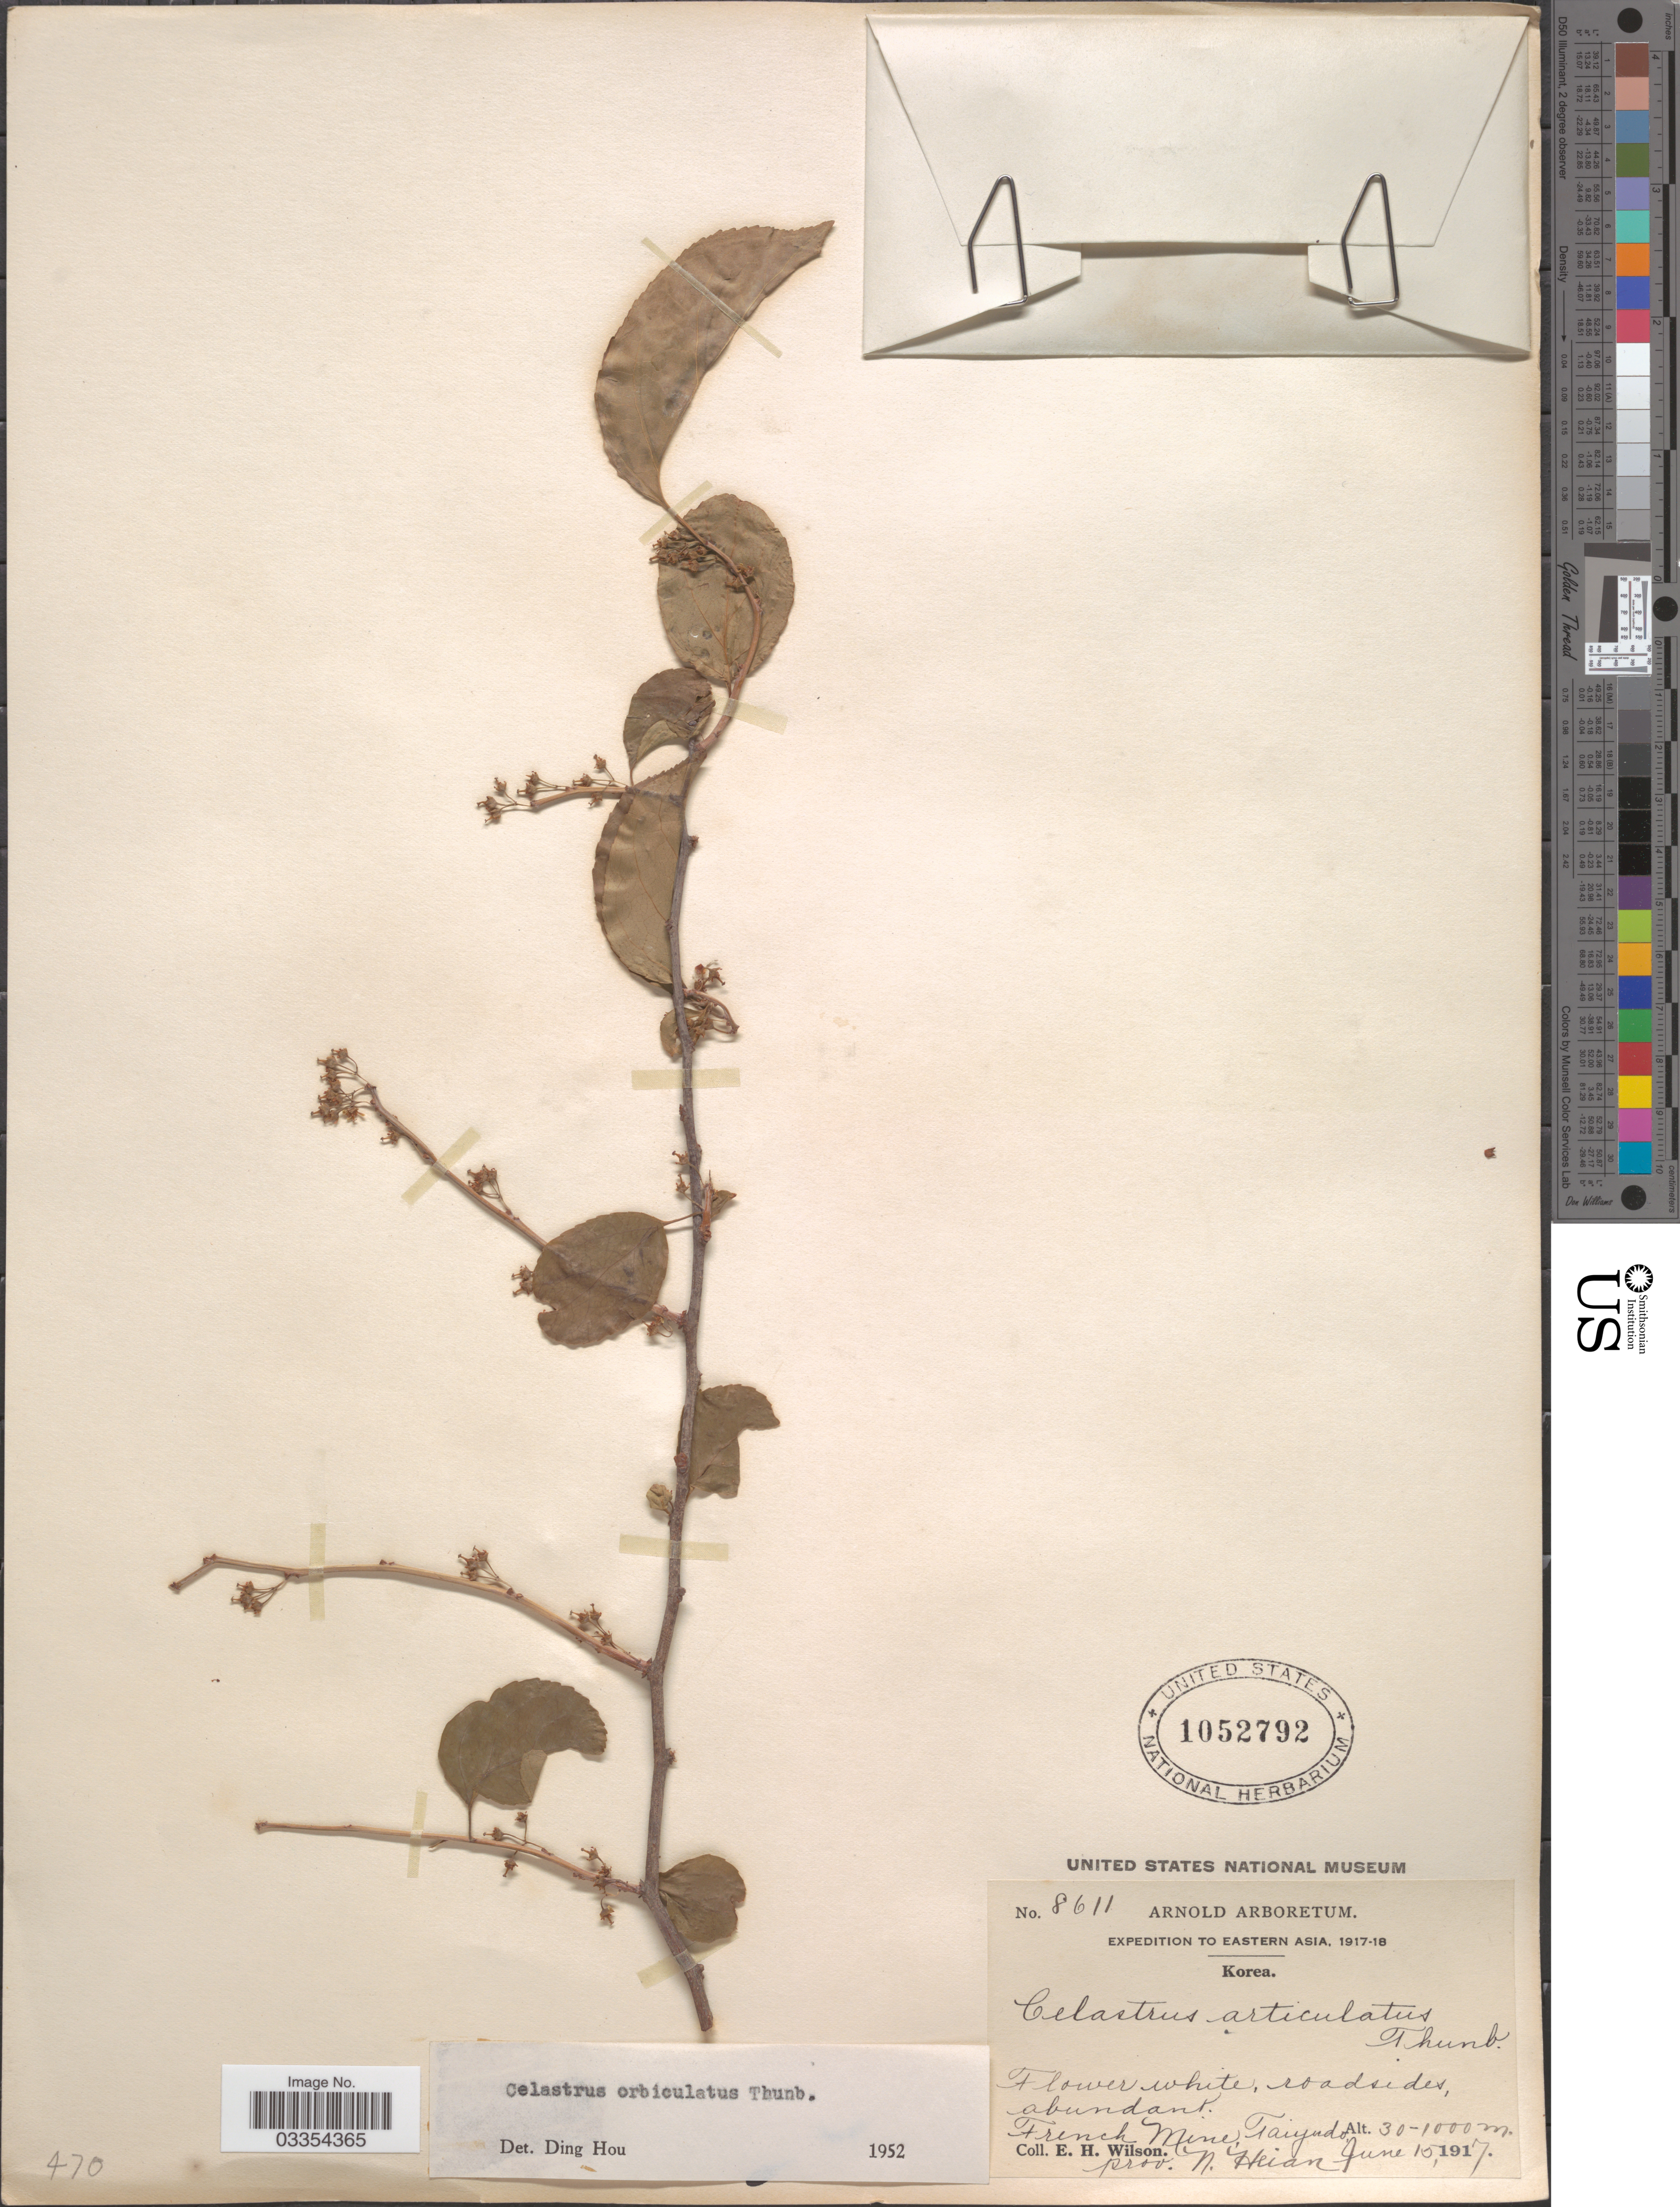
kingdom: Plantae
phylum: Tracheophyta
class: Magnoliopsida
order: Celastrales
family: Celastraceae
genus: Celastrus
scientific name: Celastrus orbiculatus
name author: Thunb.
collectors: E. Wilson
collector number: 8611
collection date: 1917-06-15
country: North Korea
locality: East Asia. Korea. French Mine, Taiyudo. Prov. N. Heian.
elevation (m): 30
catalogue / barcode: US 1052792